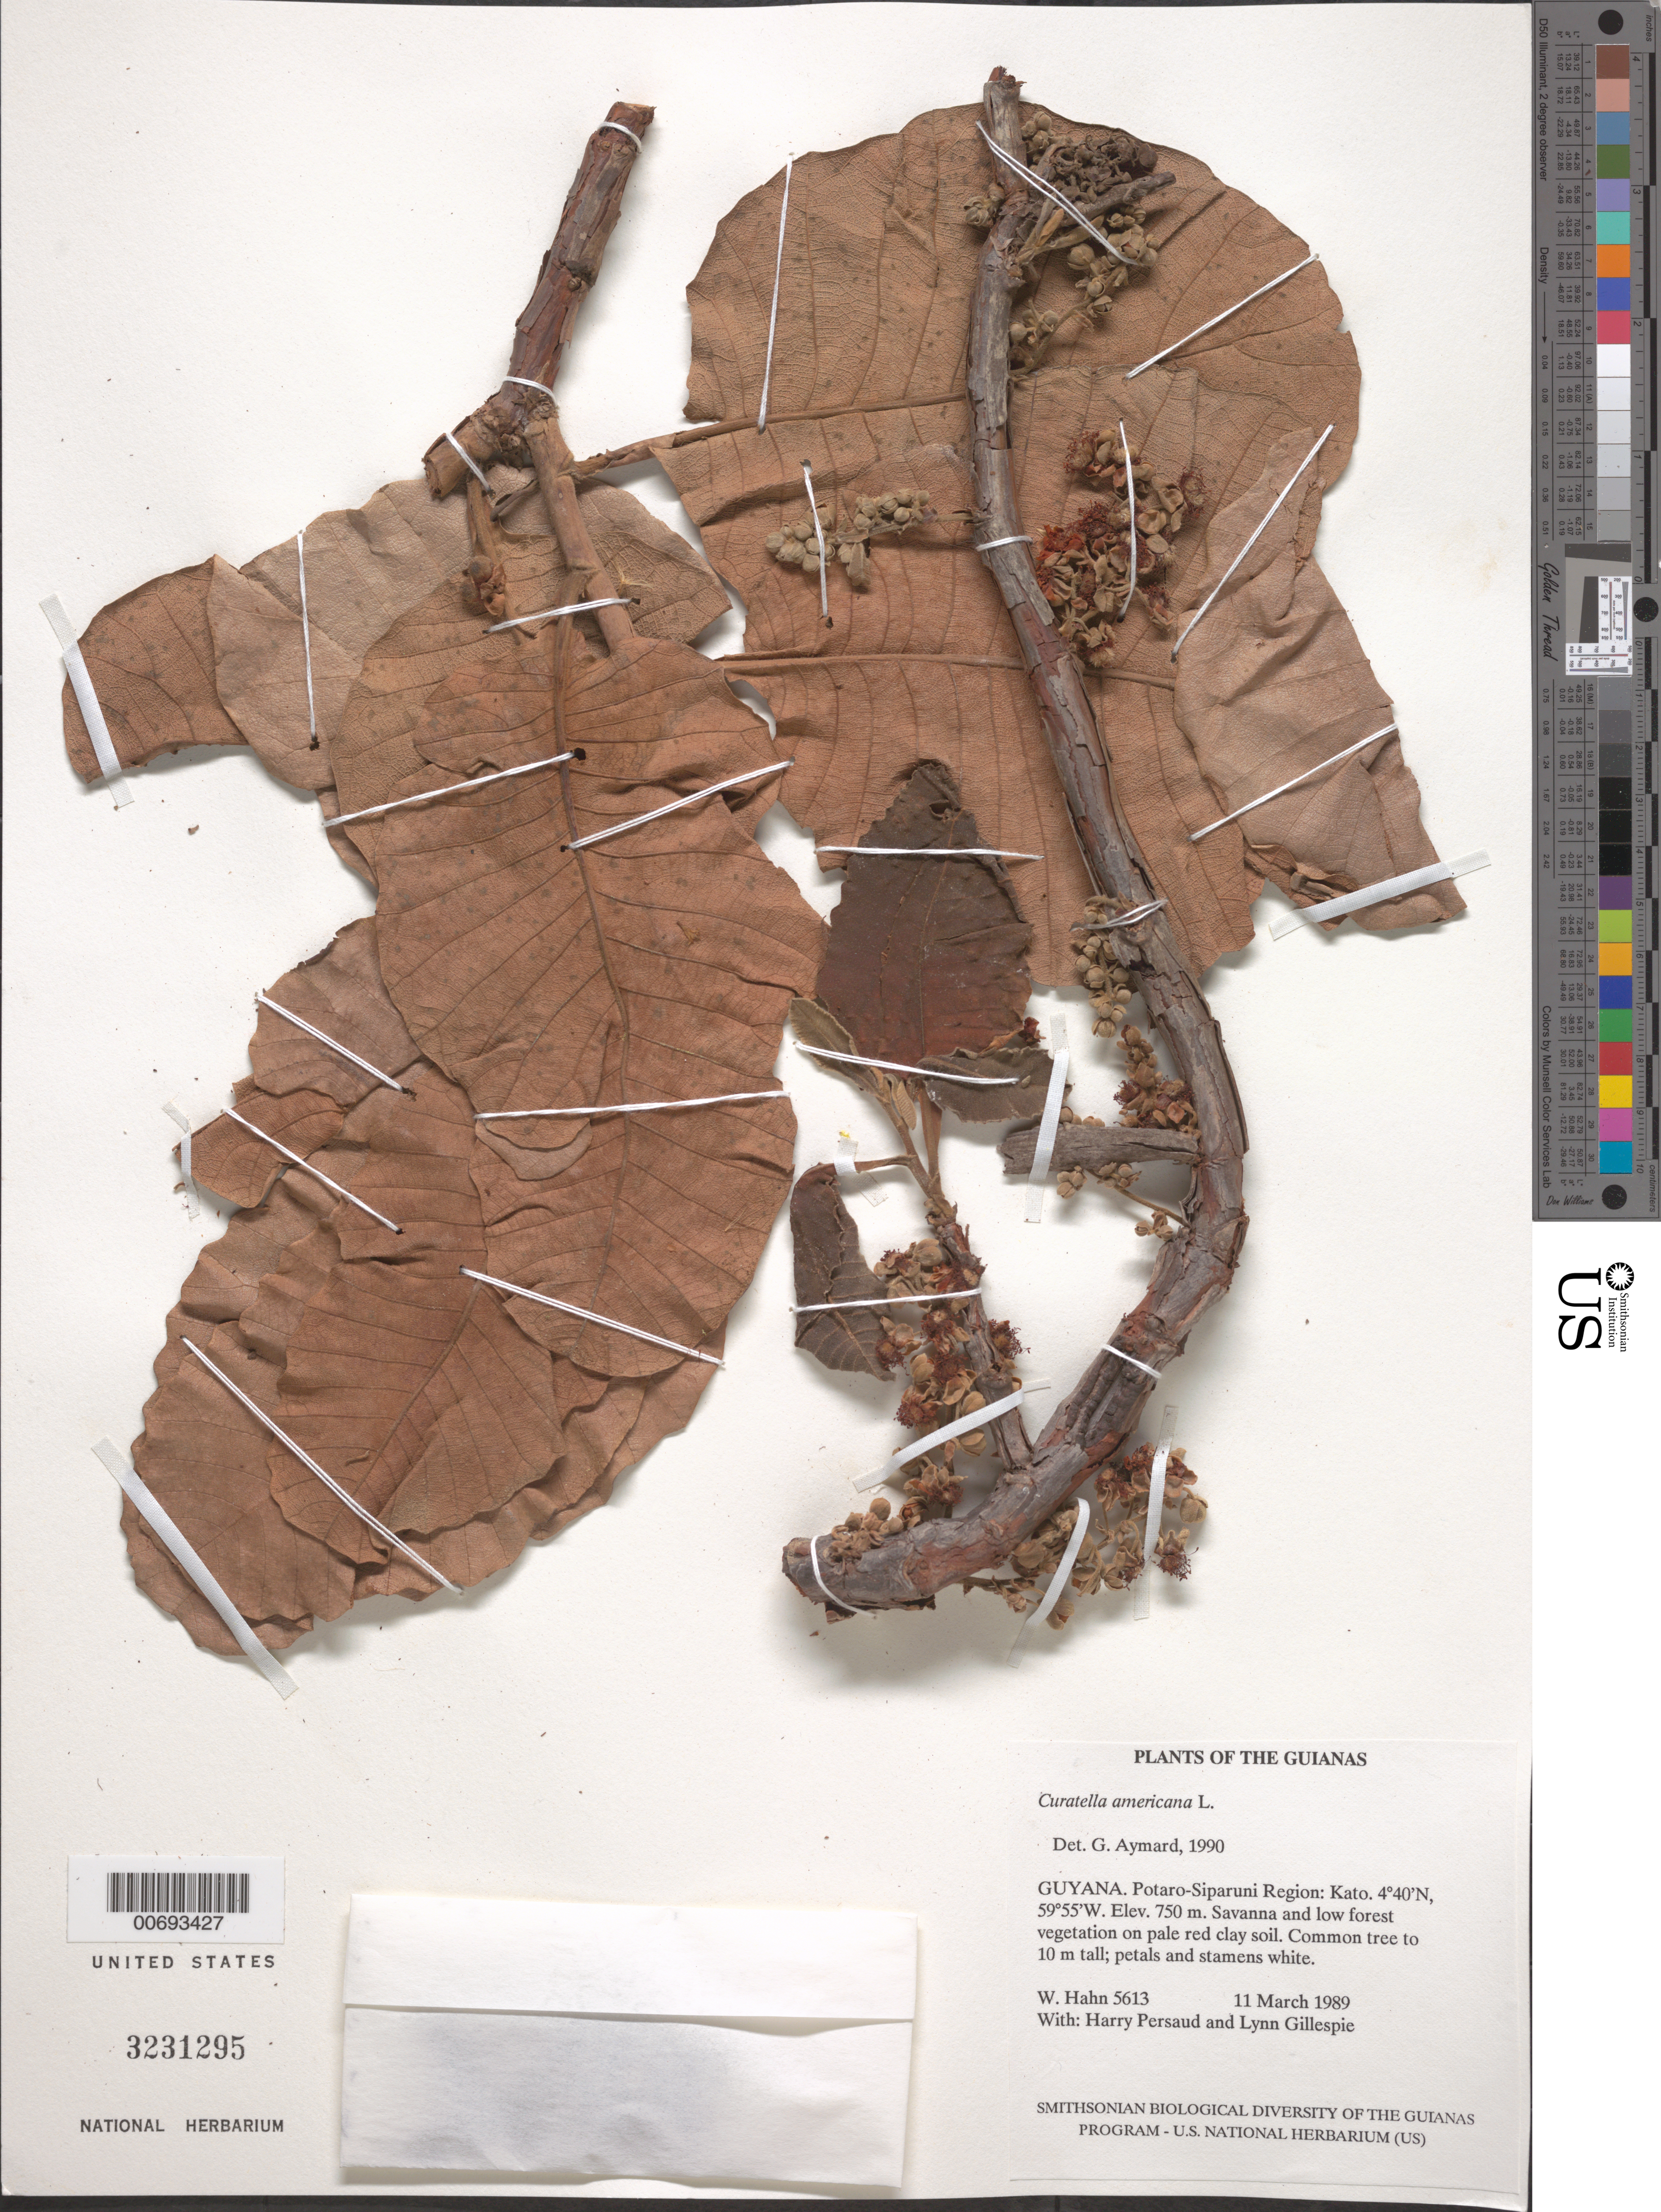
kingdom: Plantae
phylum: Tracheophyta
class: Magnoliopsida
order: Dilleniales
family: Dilleniaceae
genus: Curatella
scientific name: Curatella americana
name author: L.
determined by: Aymard C., G. A., (PORT), Univ. Nac. Exp. de los Llanos Ezequiel Zamora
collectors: W. Hahn, H. Persaud & L. J. Gillespie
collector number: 5613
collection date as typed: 11 March 1989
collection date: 1989-03-11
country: Guyana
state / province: Potaro-Siparuni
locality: Kato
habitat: Savanna and low forest vegetation on pale red clay soil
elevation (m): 750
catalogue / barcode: US 3231295